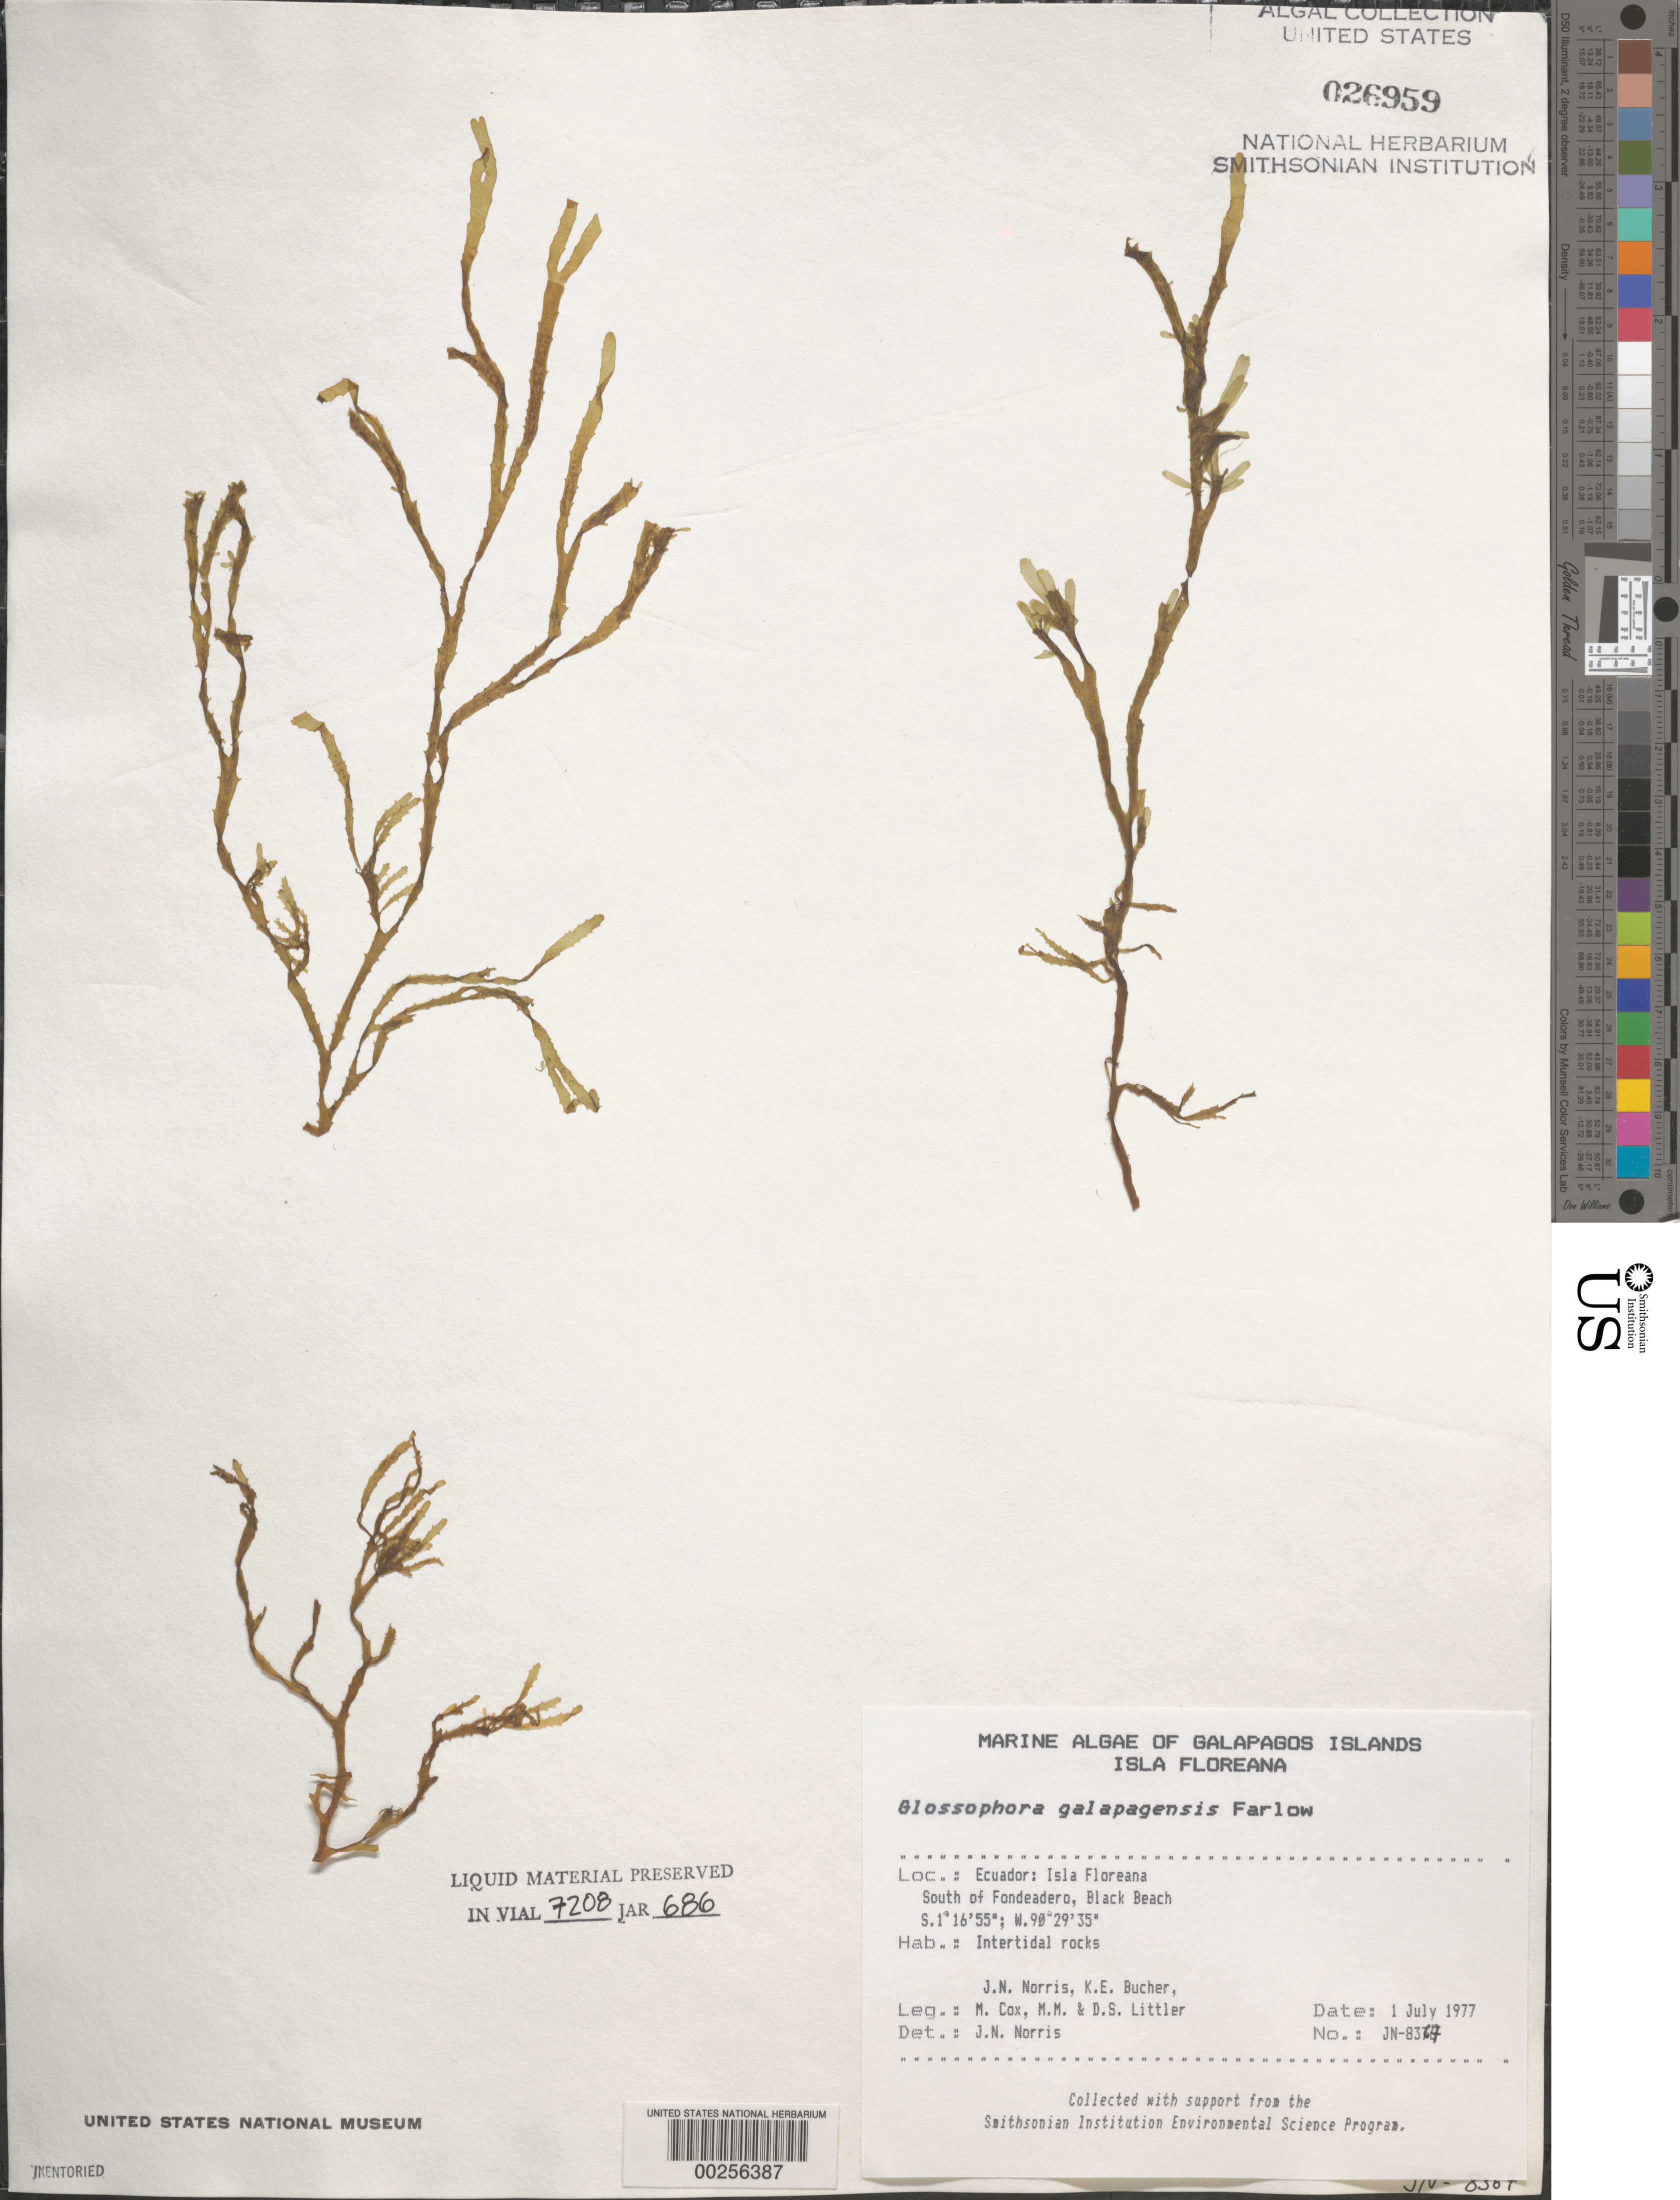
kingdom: Chromista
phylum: Ochrophyta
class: Phaeophyceae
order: Dictyotales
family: Dictyotaceae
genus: Dictyota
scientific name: Dictyota galapagensis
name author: (Farl.) De Clerck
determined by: Algae name updating Project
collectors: J. N. Norris, K. E. Bucher, M. Cox, M. M. Littler & D. S. Littler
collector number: JN-8367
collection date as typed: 01 Jul 1977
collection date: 1977-07-01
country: Ecuador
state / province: Colón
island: Floreana [Charles, Santa Maria]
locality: Black Beach south of Fondeadero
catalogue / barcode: US 26959